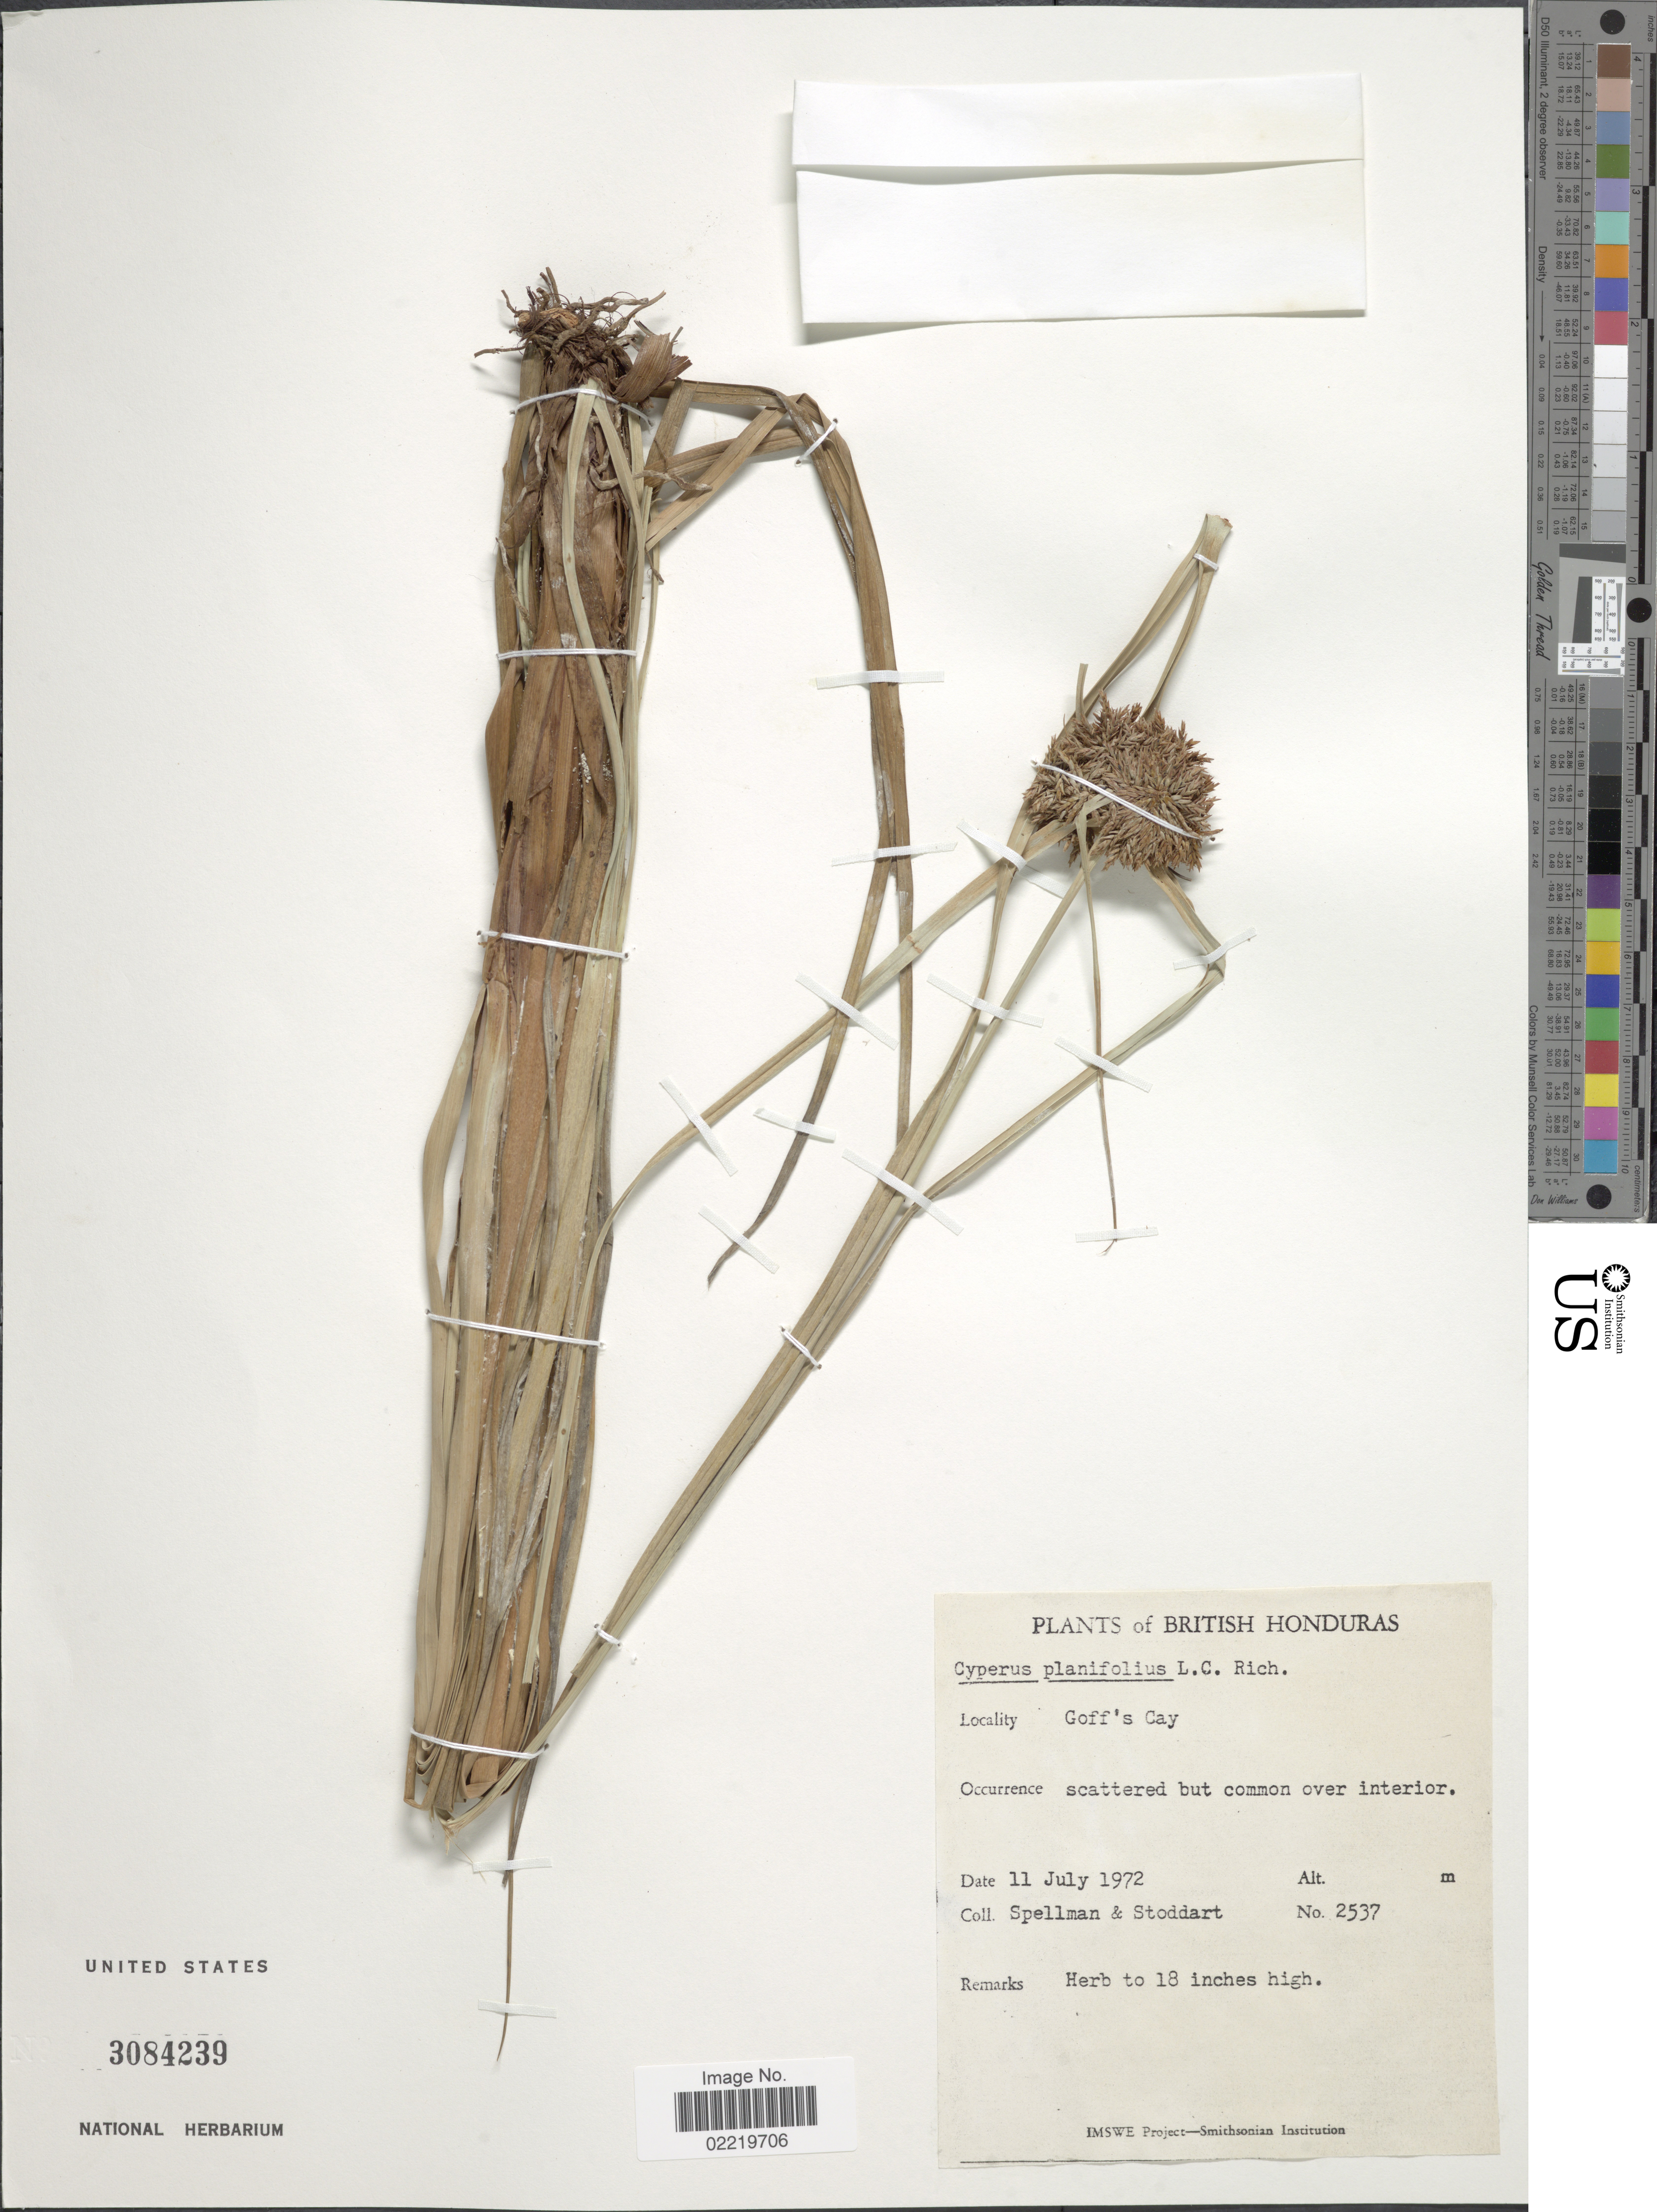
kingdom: Plantae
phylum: Tracheophyta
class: Liliopsida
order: Poales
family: Cyperaceae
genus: Cyperus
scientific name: Cyperus planifolius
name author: Rich.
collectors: Spellman, -- & -. Stoddart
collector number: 2537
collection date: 1972-07-11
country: Belize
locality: British Honduras, Goff's Cay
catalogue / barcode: US 3084239